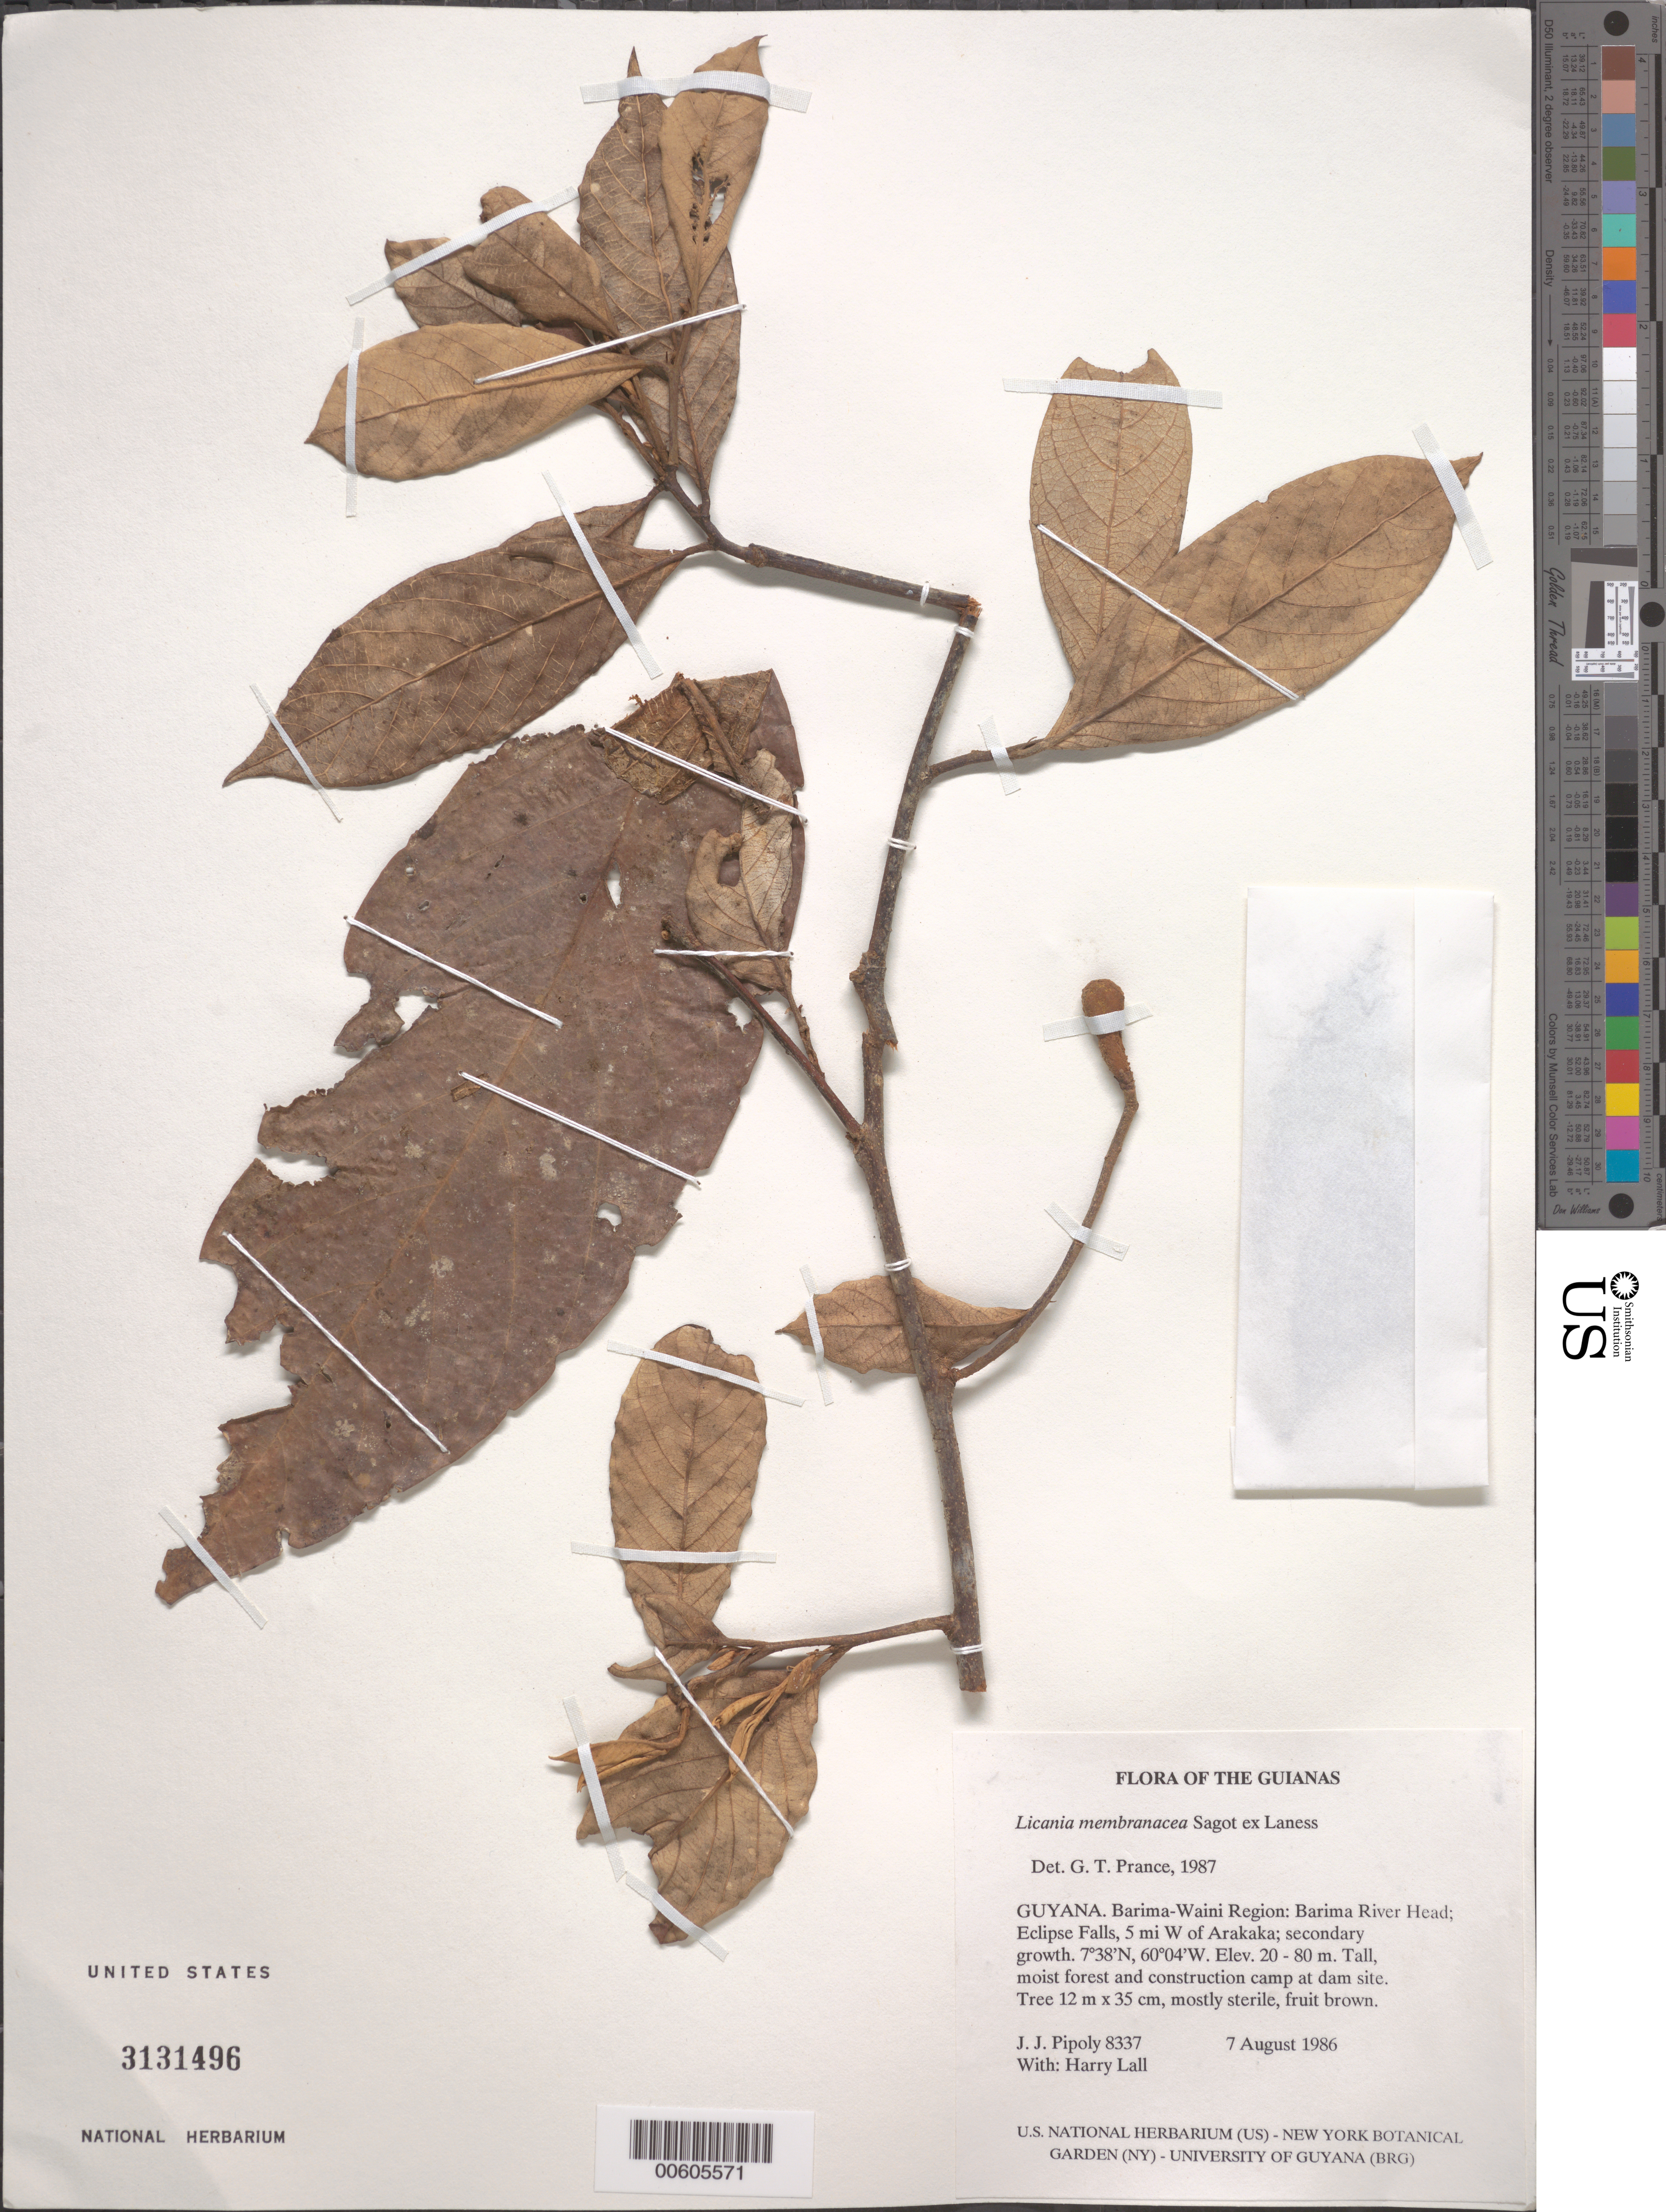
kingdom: Plantae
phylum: Tracheophyta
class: Magnoliopsida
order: Malpighiales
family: Chrysobalanaceae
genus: Licania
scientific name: Licania membranacea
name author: Sagot ex Laness.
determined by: Prance, G. T.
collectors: J. J. Pipoly & H. Lall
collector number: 8337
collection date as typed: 7 August 1986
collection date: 1986-08-07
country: Guyana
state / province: Barima-Waini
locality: Barima River head; Eclipse Falls, 5 mi W of Arakaka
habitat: Secondary growth, tall moist forest and construction camp at dam site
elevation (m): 20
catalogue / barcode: US 3131496